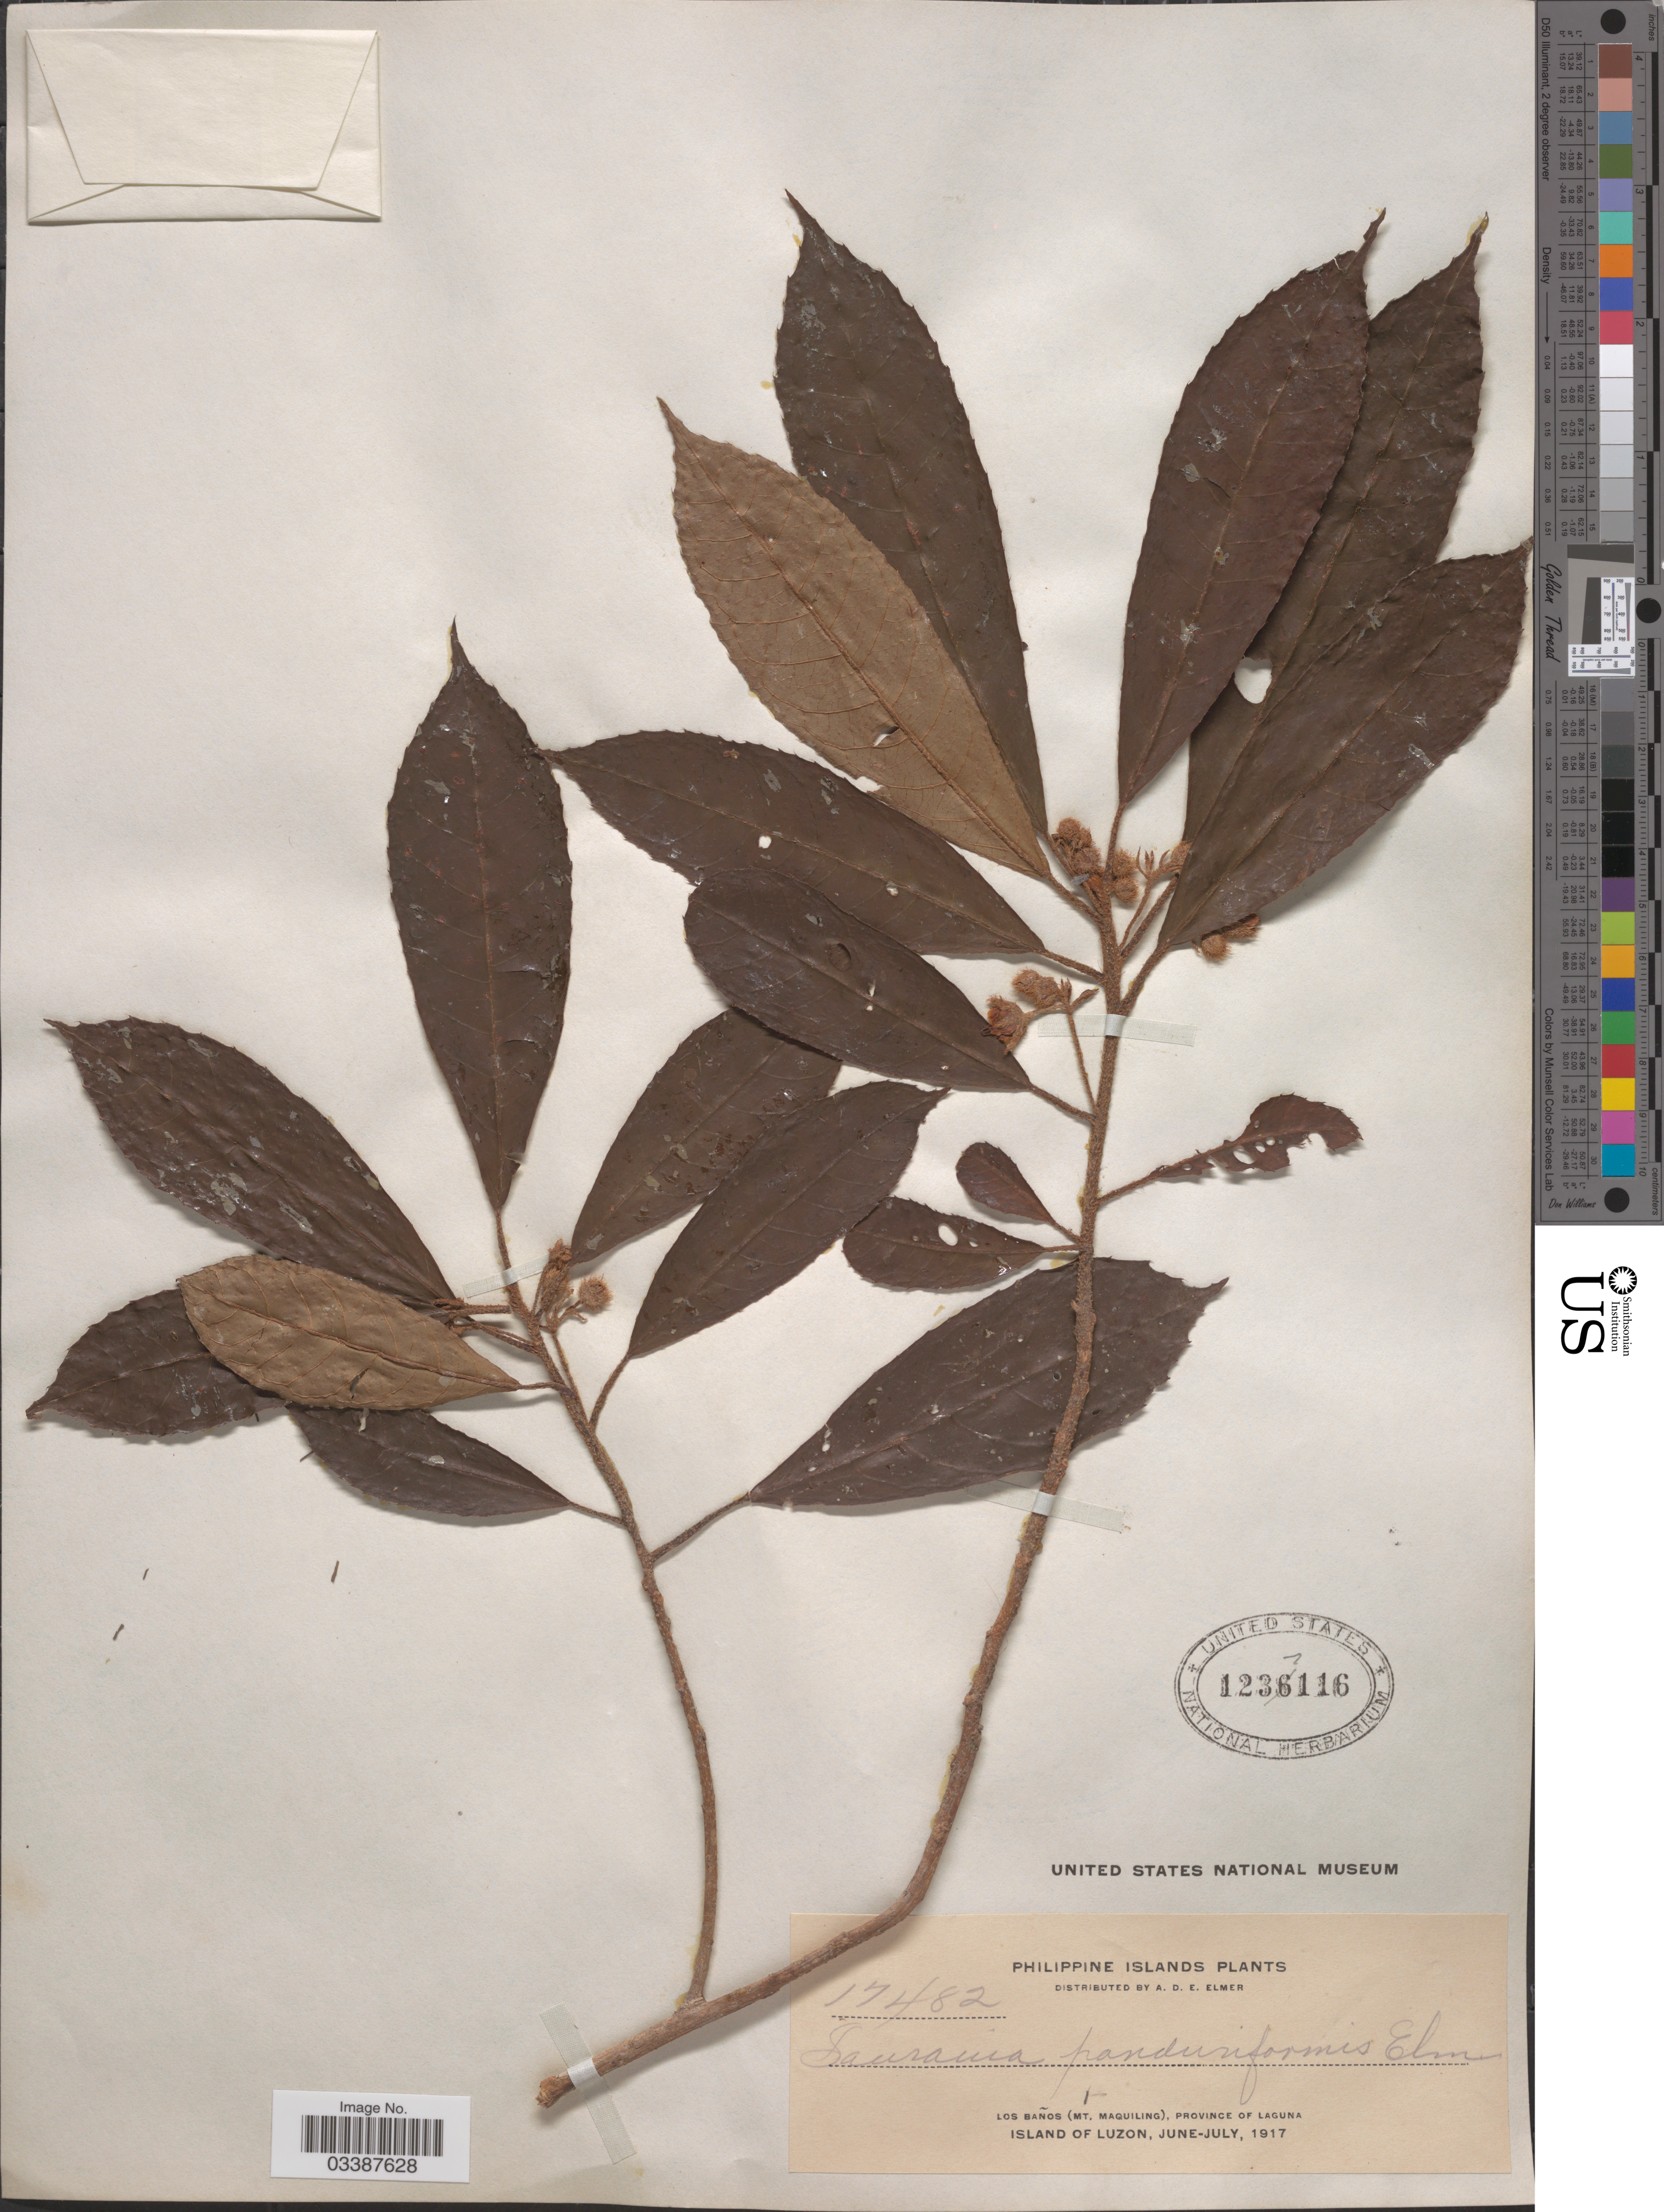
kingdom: Plantae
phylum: Tracheophyta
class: Magnoliopsida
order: Ericales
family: Actinidiaceae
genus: Saurauia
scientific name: Saurauia panduriformis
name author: Elmer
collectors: A. D. E. Elmer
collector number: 17482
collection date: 1917-06/1917-07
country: Philippines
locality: Philippine Islands, Los Baños (Mt. Maquiling), Province of Laguna, Island of Luzon.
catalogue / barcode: US 1237116